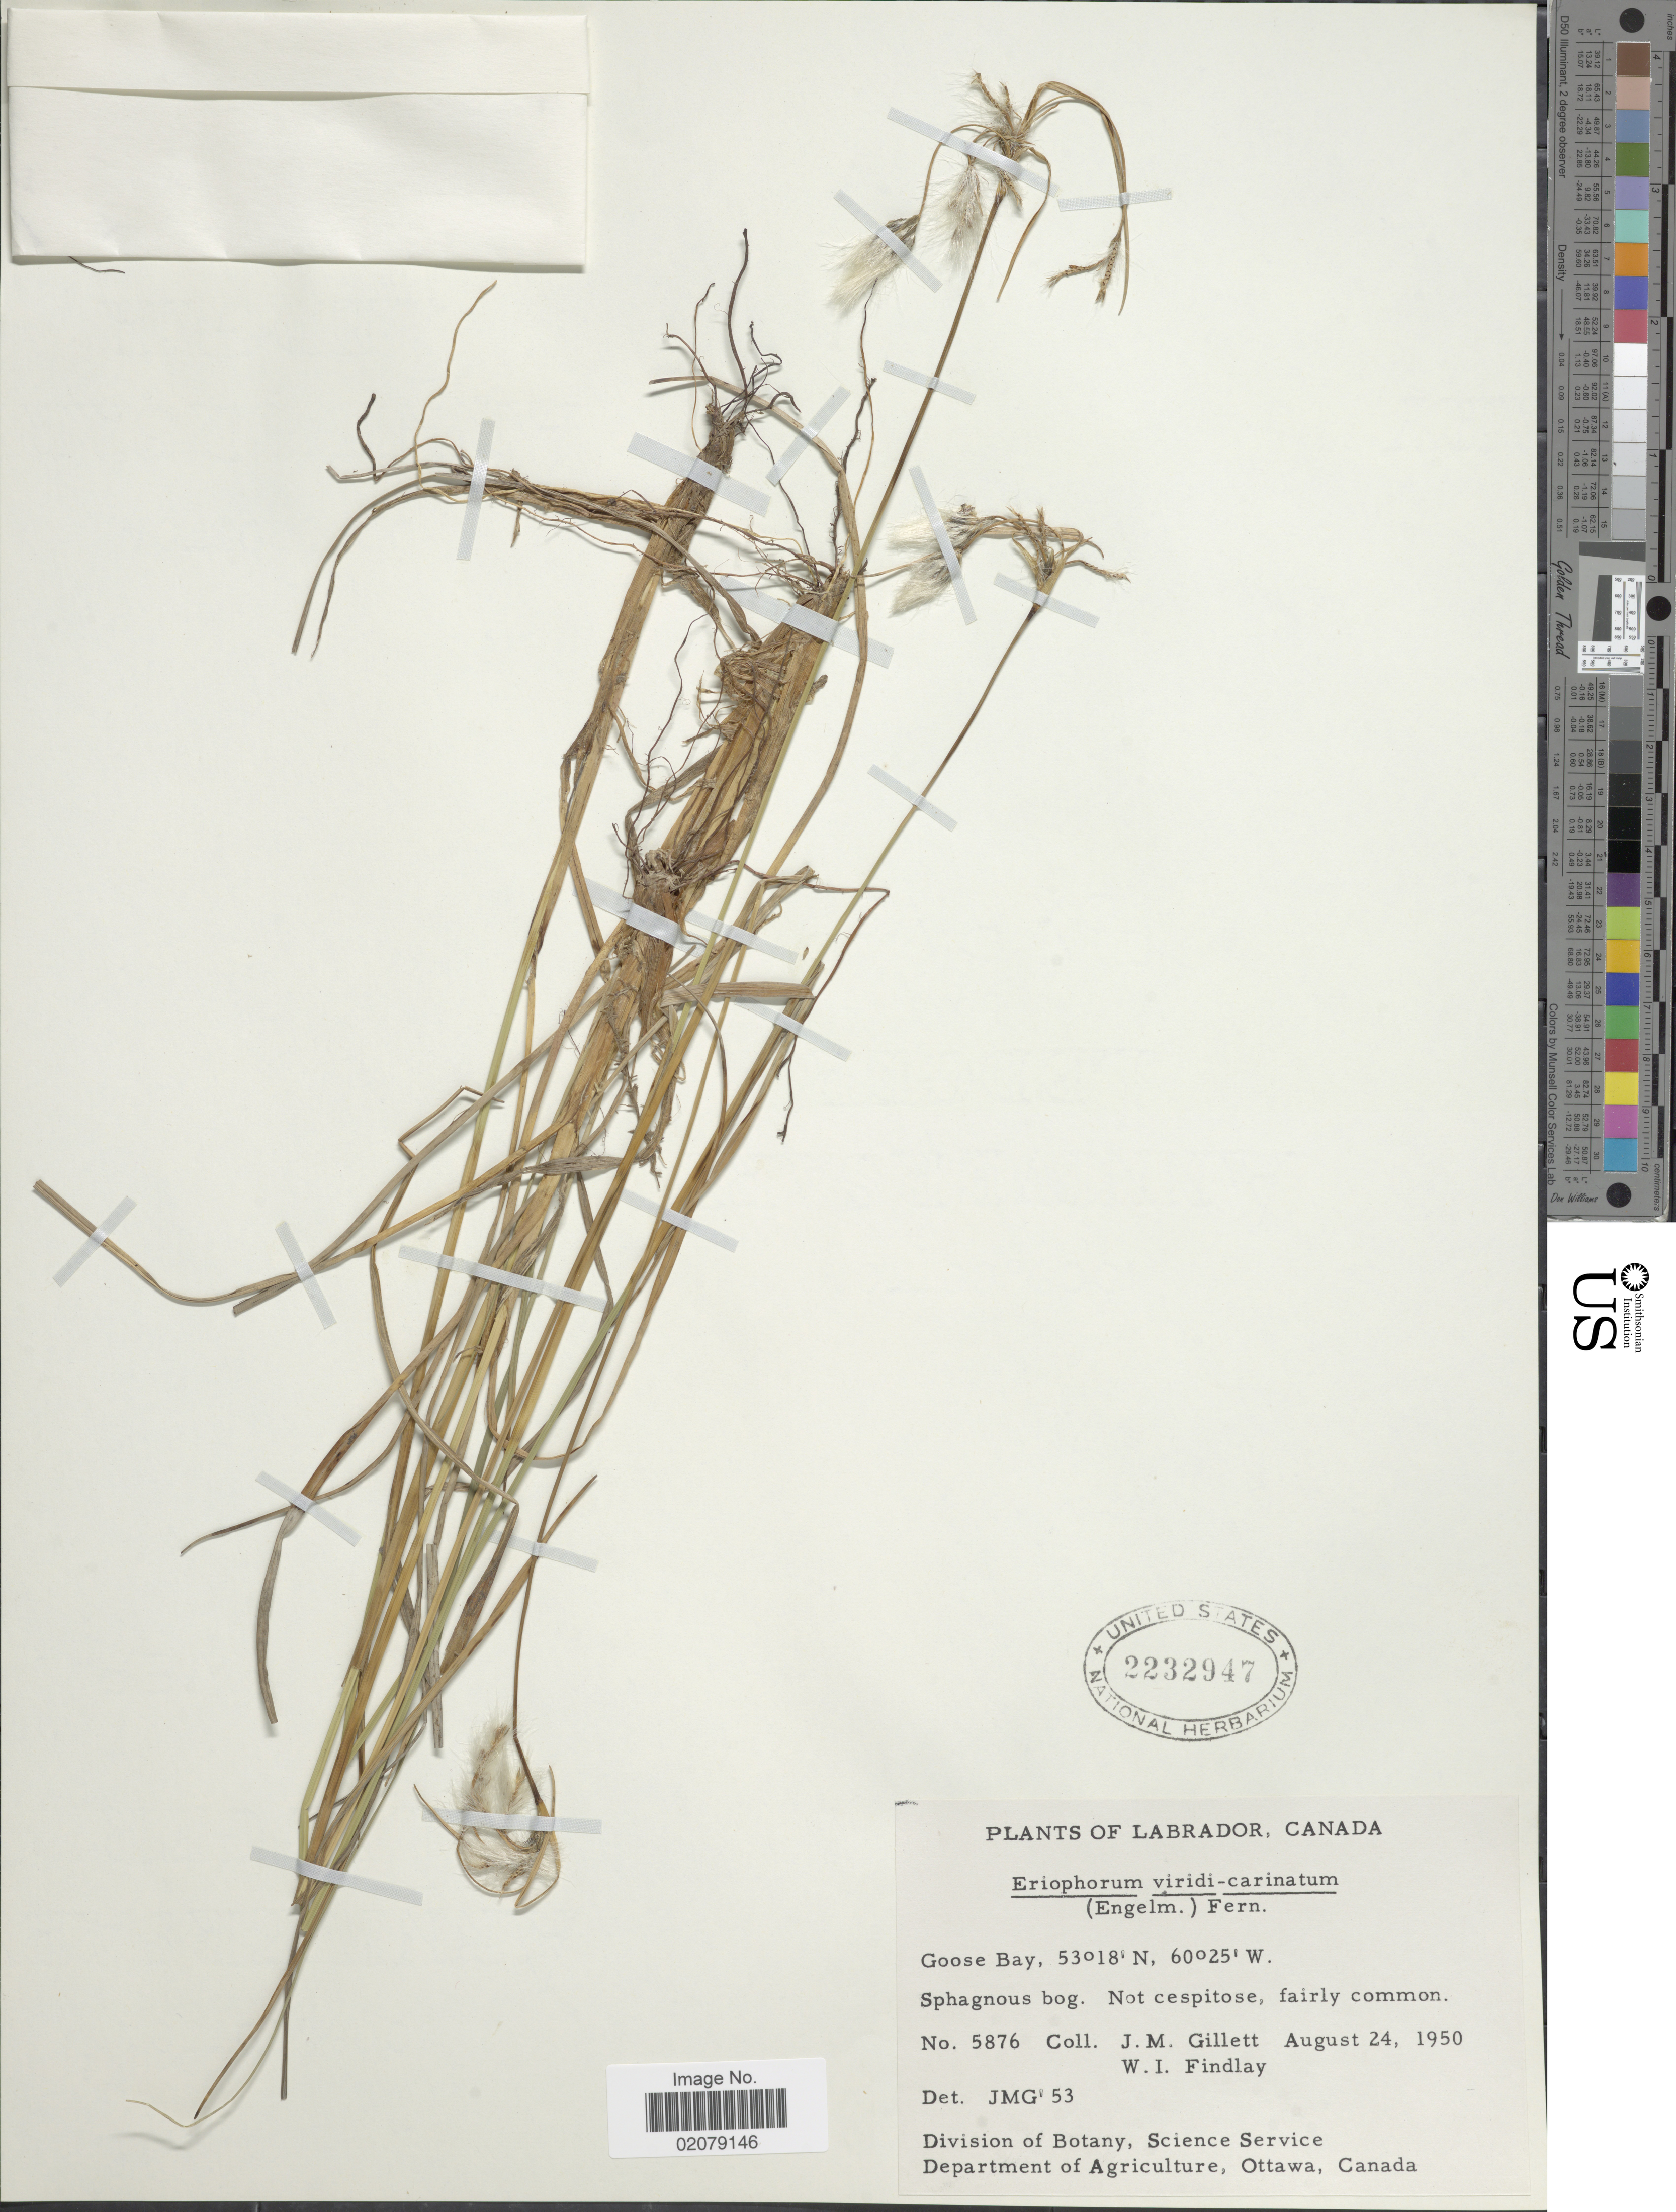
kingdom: Plantae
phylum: Tracheophyta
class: Liliopsida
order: Poales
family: Cyperaceae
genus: Eriophorum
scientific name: Eriophorum viridicarinatum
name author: (Englem.) Fernald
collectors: J. M. Gillett & W. Findlay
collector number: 5876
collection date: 1950-08-24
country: Canada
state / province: Newfoundland and Labrador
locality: Labrador, Canada, Goose Bay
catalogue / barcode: US 2232947